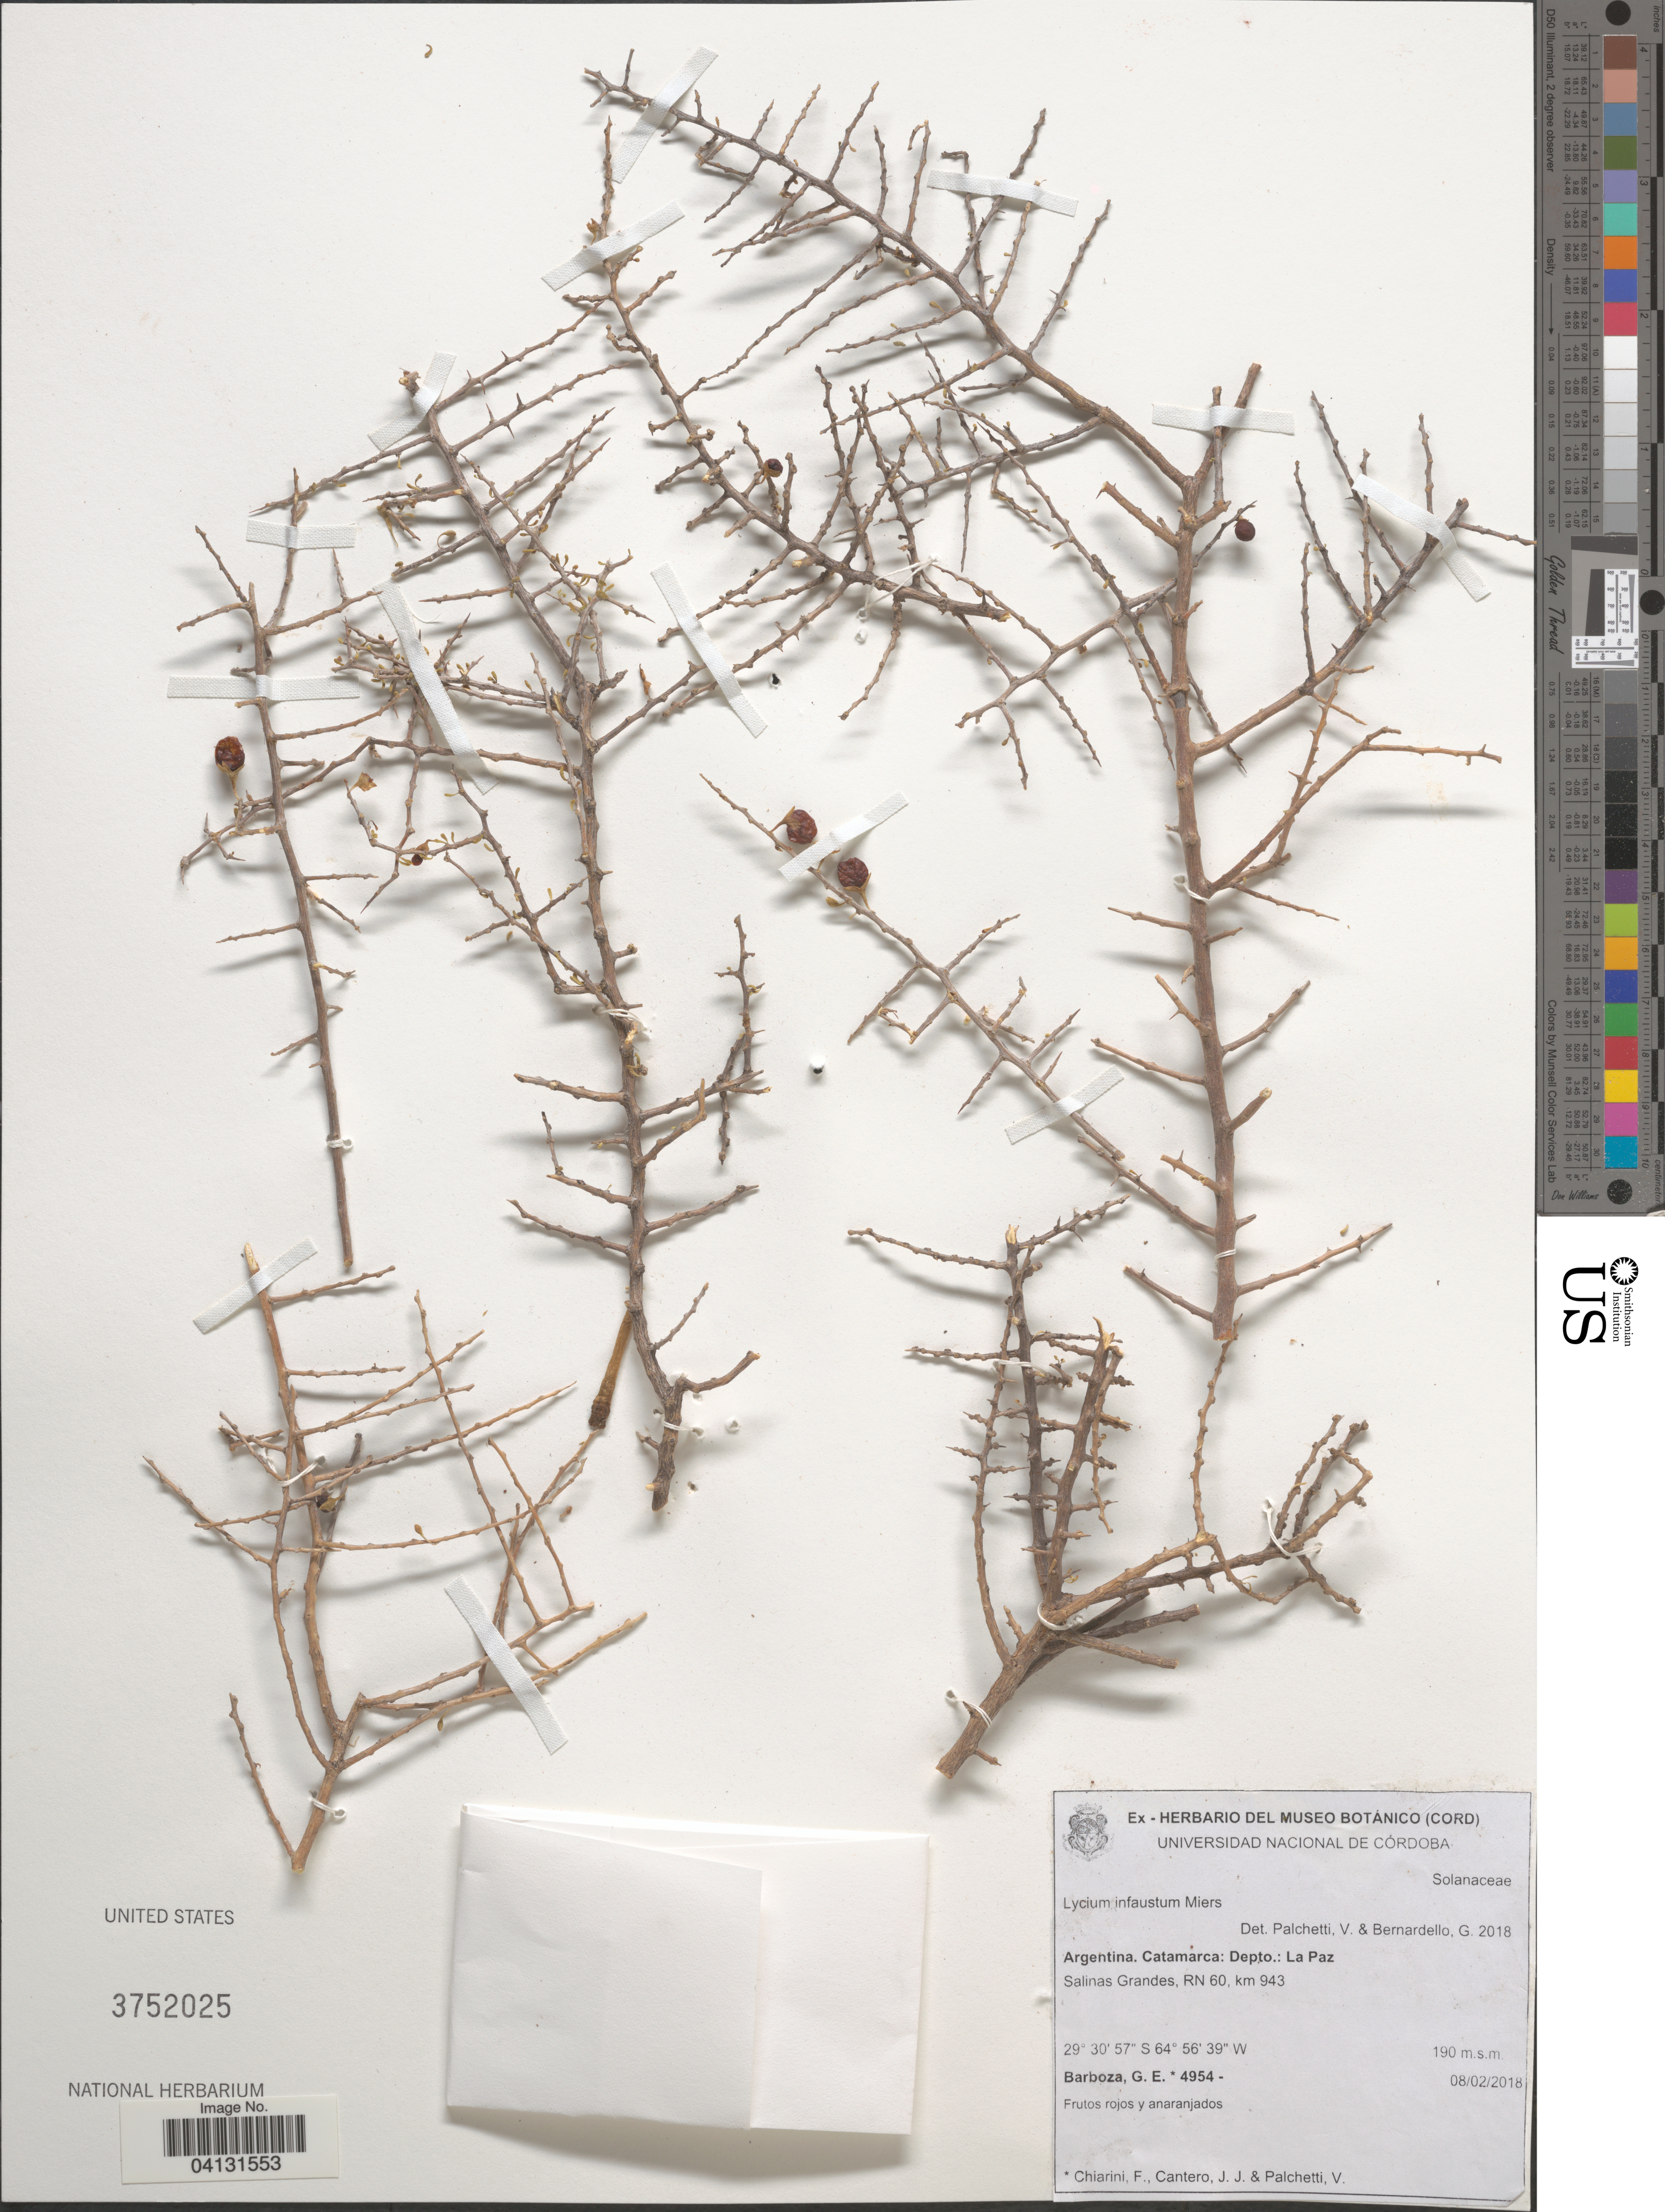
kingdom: Plantae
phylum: Tracheophyta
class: Magnoliopsida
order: Solanales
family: Solanaceae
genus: Lycium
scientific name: Lycium infaustum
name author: Miers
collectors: G. E. Barboza, F. E. Chiarini, J. Cantero & V. Palchetti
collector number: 4954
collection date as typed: Transcribed d/m/y: 8/2/2018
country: Argentina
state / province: Catamarca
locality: Depto.: La Paz. Salinas Grandes, RN 60, km 943.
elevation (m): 190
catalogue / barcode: US 3752025